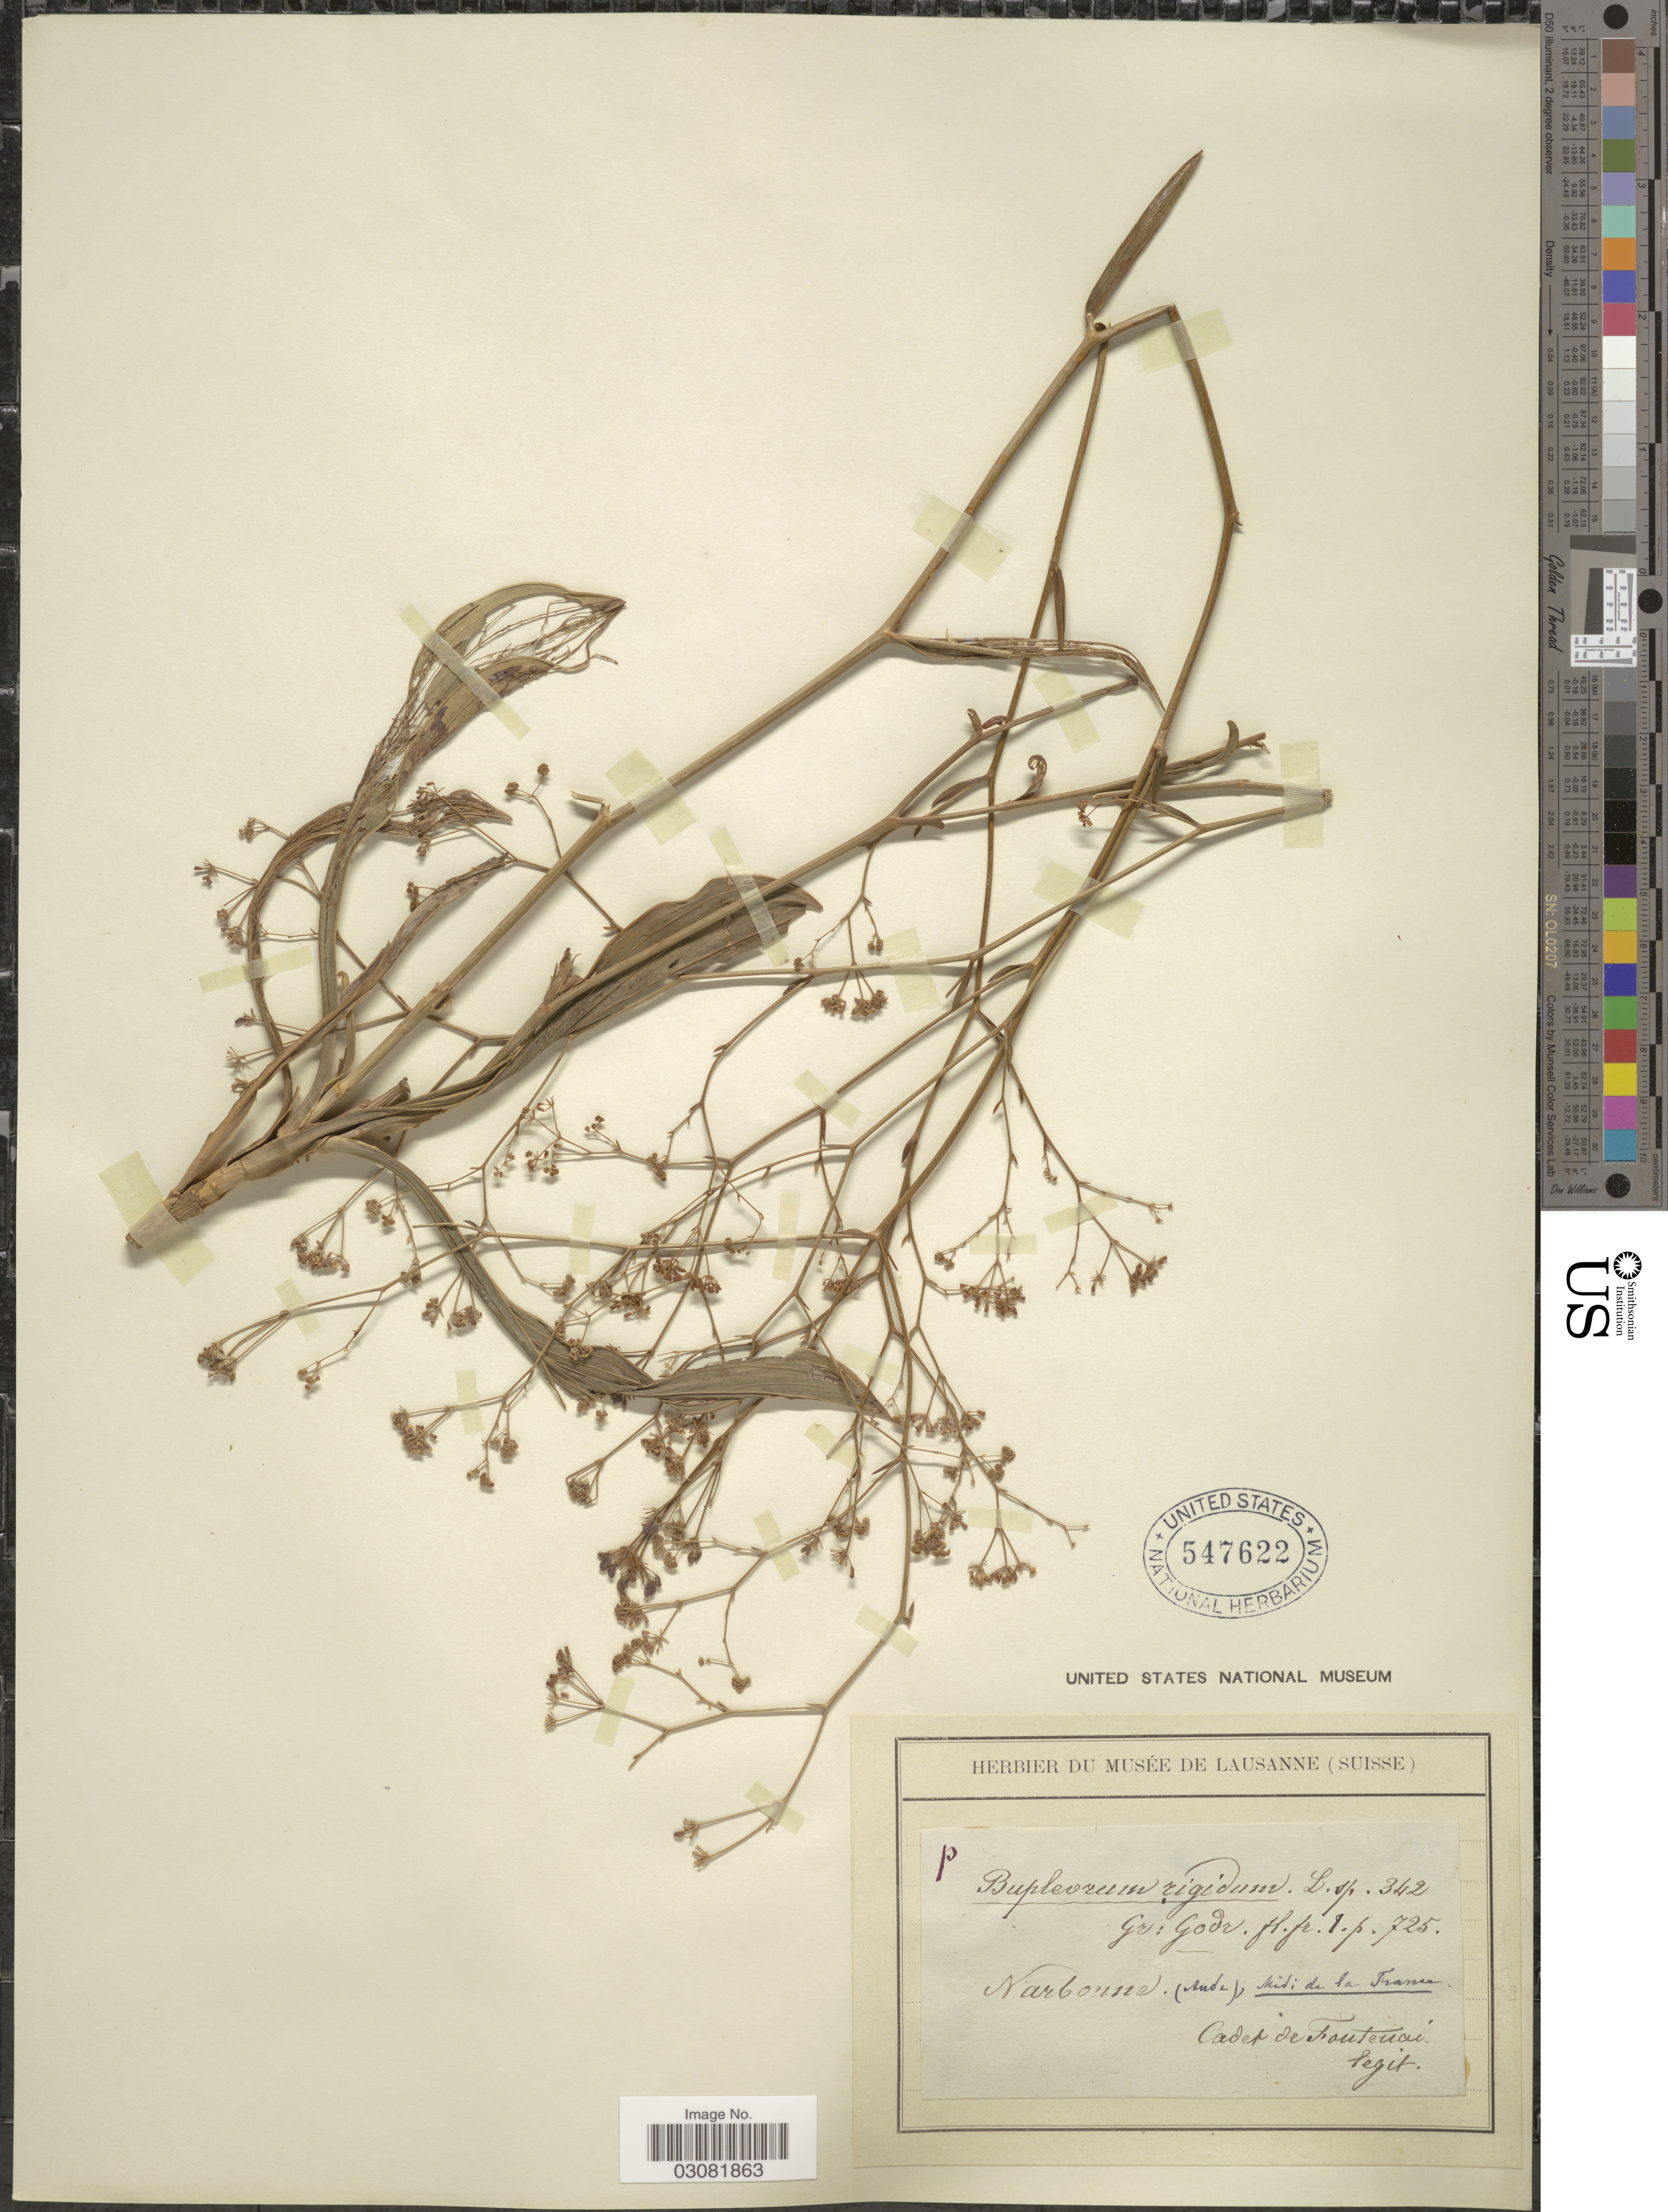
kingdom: Plantae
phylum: Tracheophyta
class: Magnoliopsida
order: Apiales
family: Apiaceae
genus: Bupleurum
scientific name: Bupleurum rigidum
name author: L.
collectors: Cadet de Fontenay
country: France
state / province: Occitanie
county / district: Aude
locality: Narbonne. (Aude), Midi de la France.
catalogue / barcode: US 547622